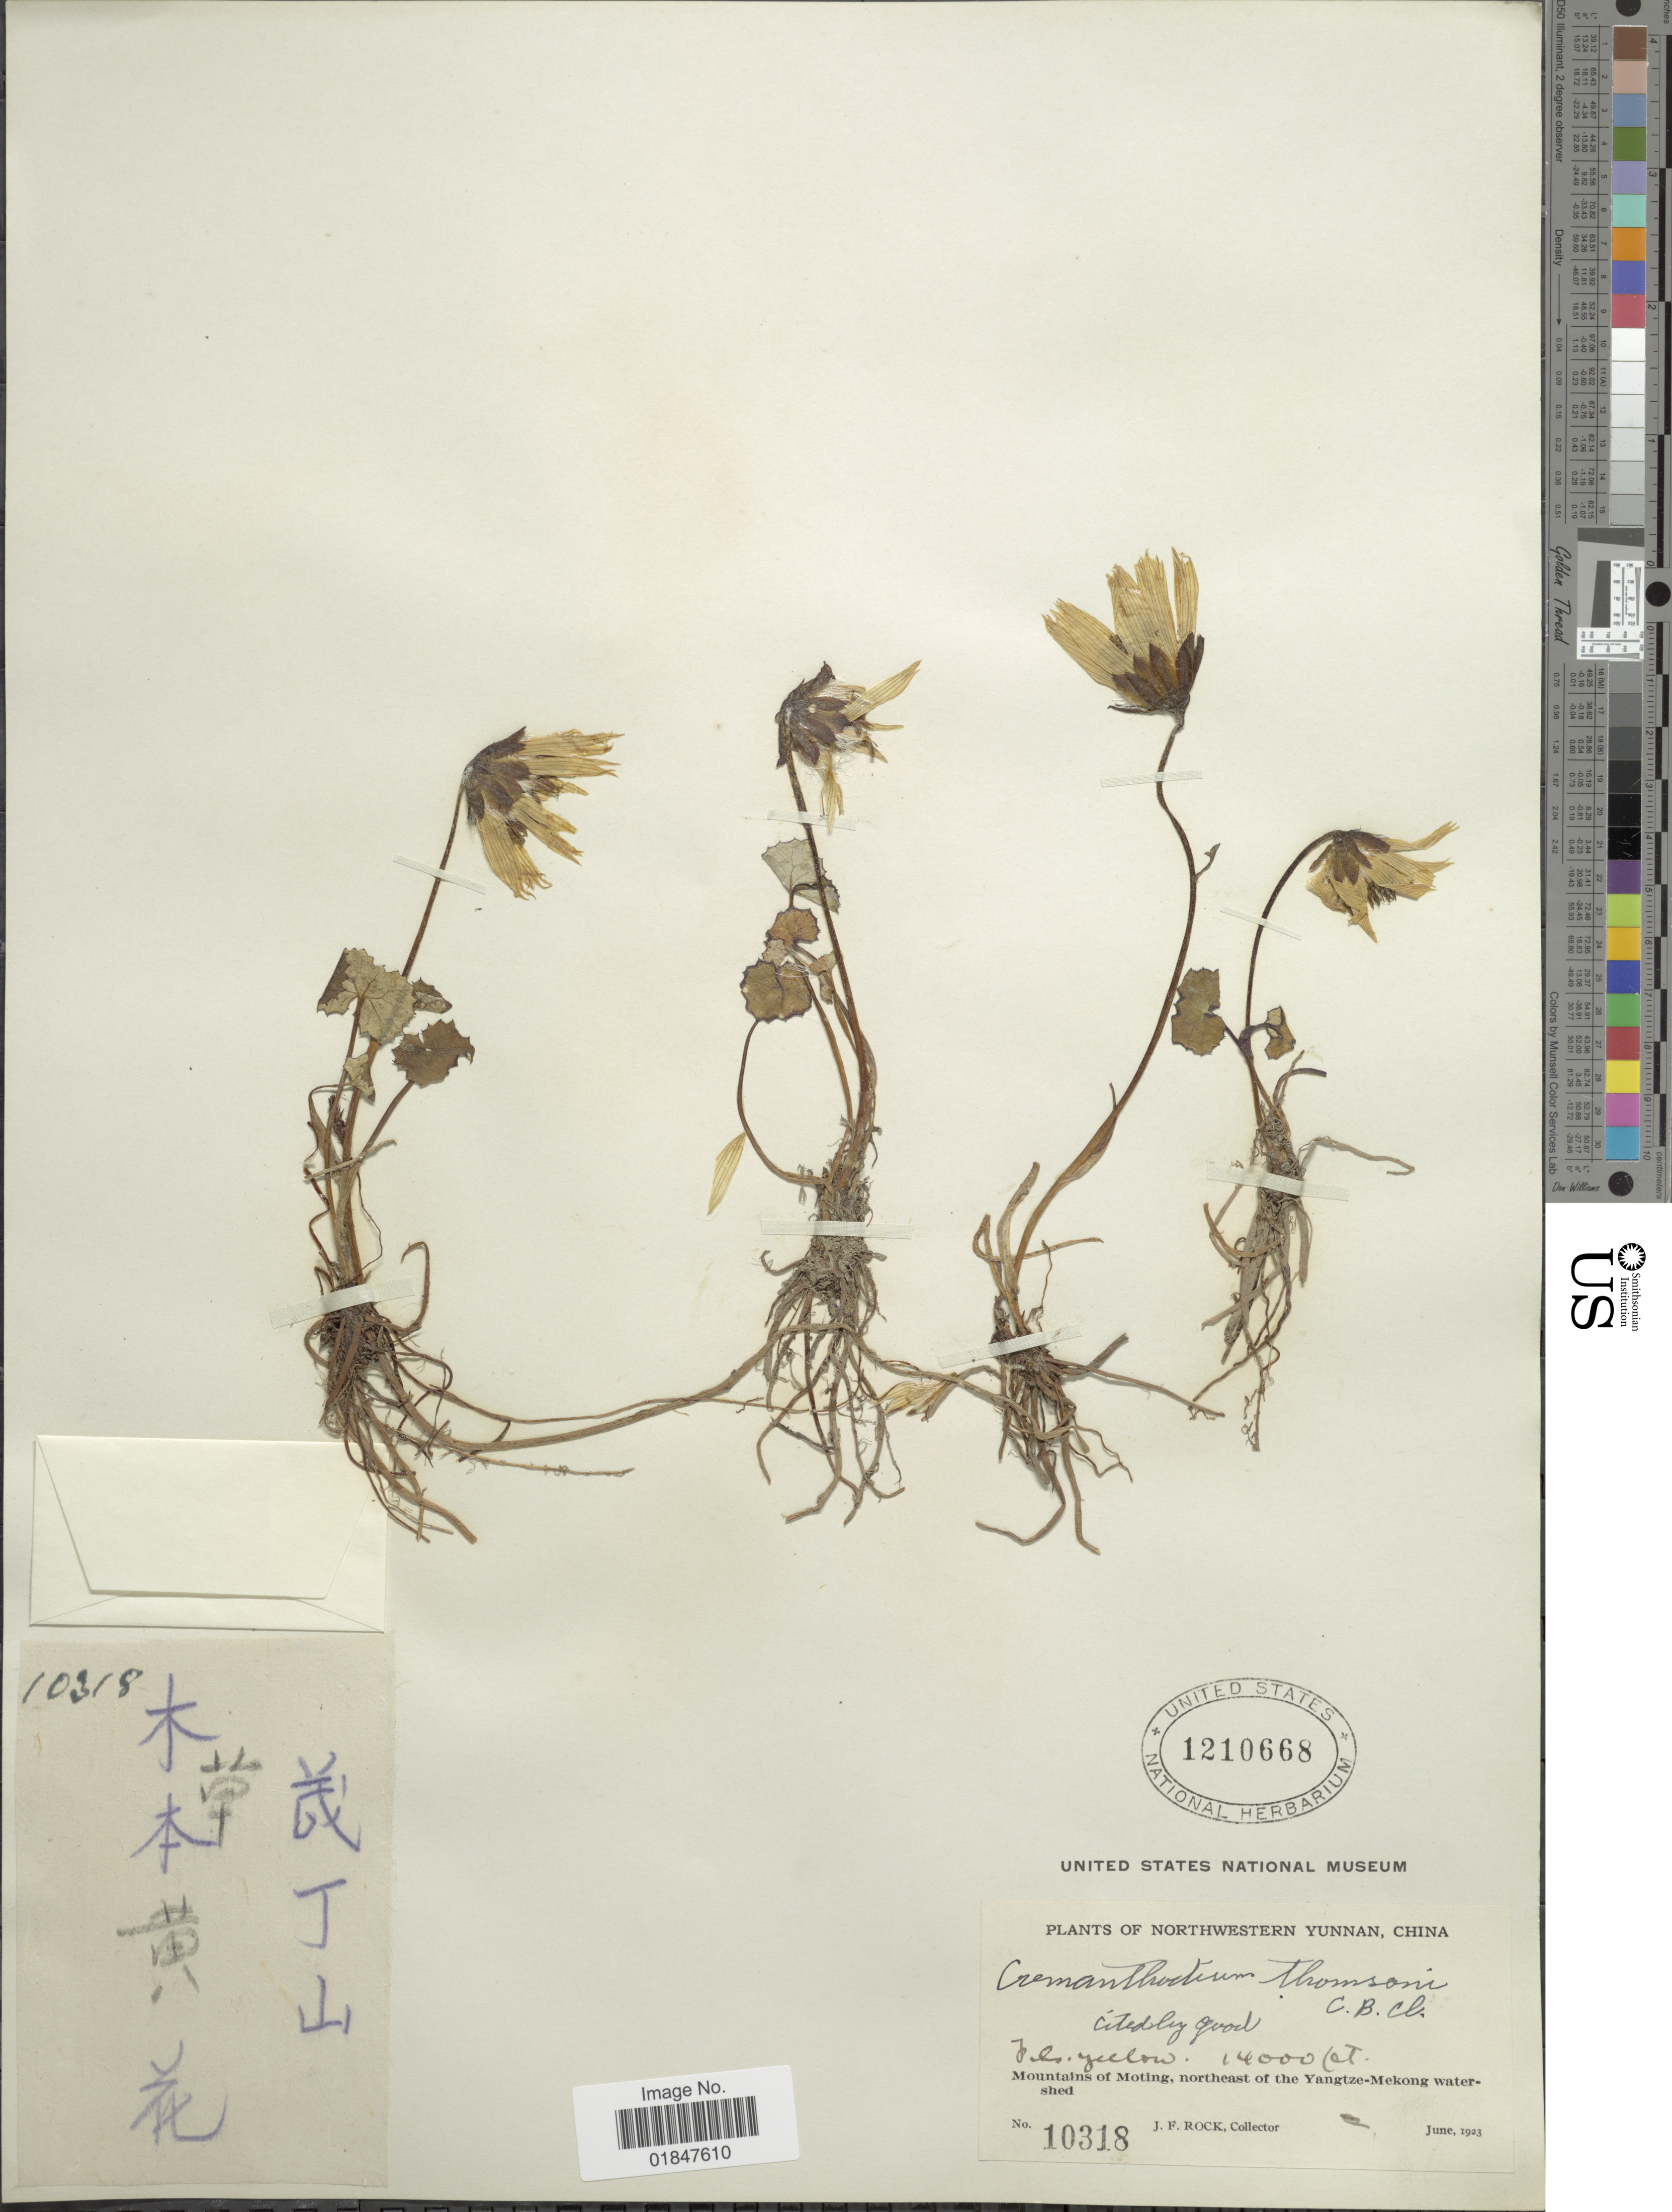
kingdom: Plantae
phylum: Tracheophyta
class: Magnoliopsida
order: Asterales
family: Asteraceae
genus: Cremanthodium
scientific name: Cremanthodium thomsonii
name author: C.B. Clarke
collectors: J. Rock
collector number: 10318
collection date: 1923-06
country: China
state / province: Yunnan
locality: Northwestern Yunnan, Mountains of Moting, northeast of the Yangtze-Mekong watershed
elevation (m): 4267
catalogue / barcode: US 1210668